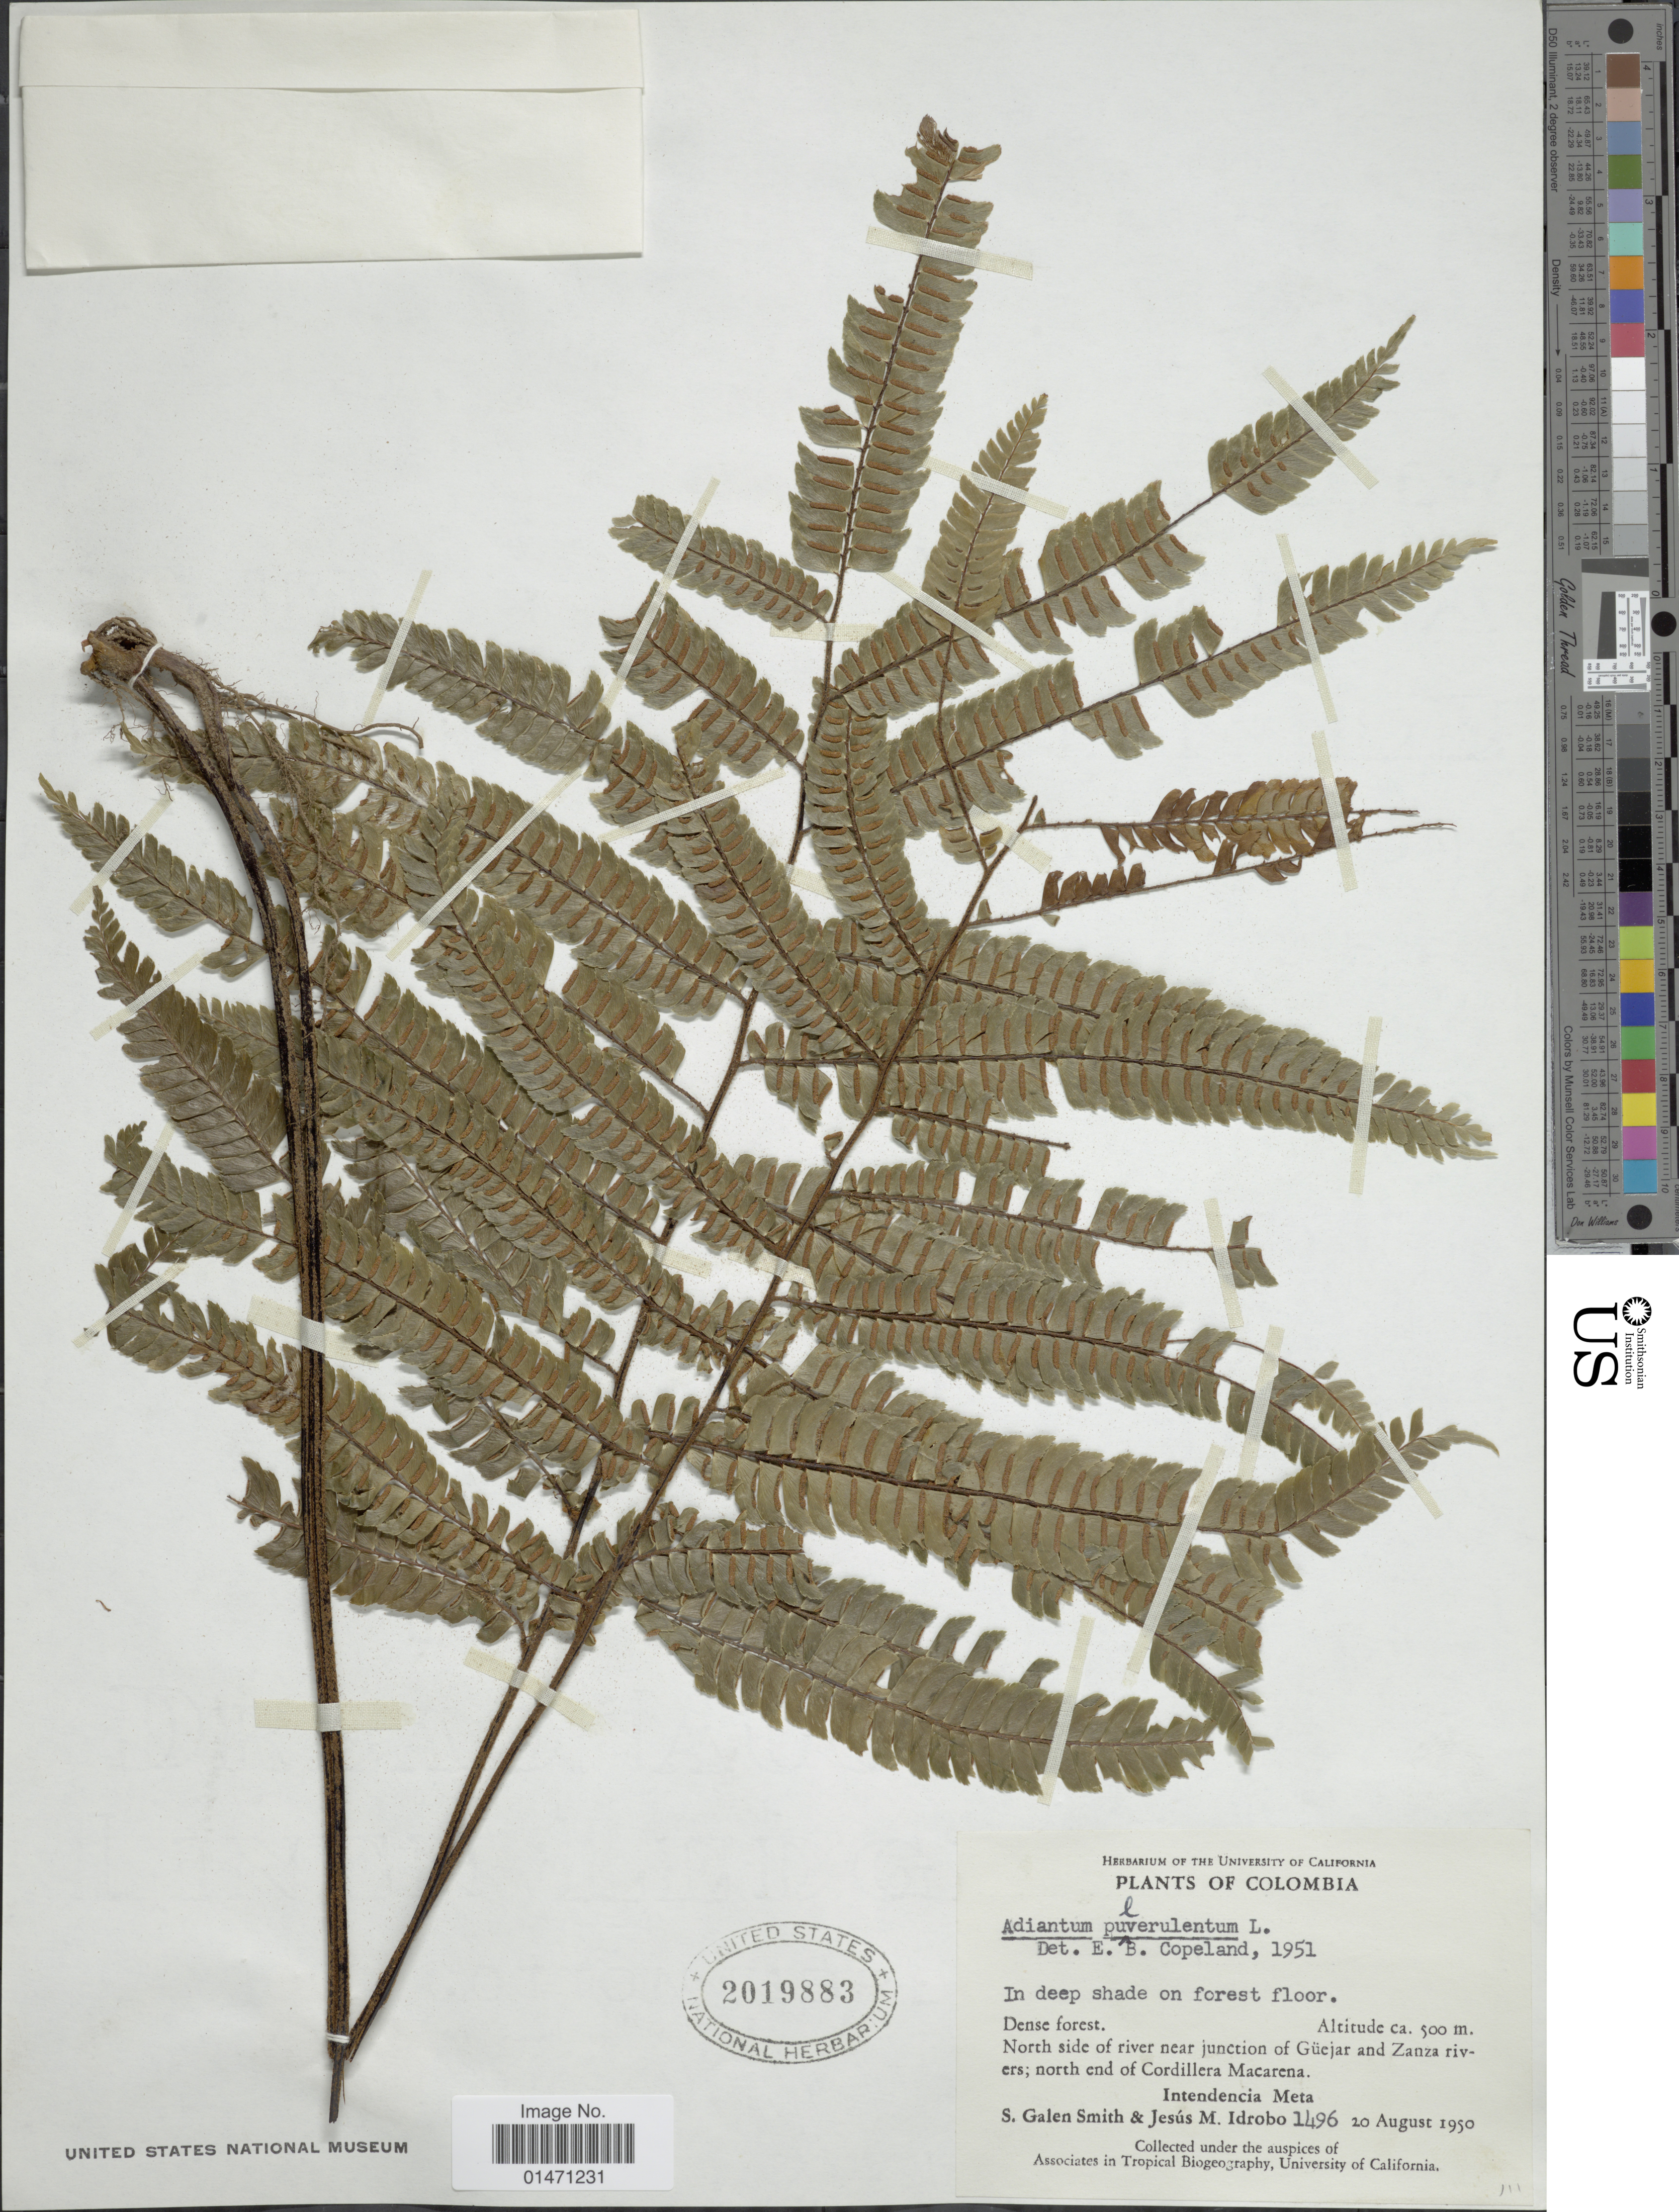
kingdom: Plantae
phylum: Tracheophyta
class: Polypodiopsida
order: Polypodiales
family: Pteridaceae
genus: Adiantum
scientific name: Adiantum pulverulentum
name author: L.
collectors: S. G. Smith & J. M. Idrobo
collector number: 1496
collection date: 1950-08-20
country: Colombia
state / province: Meta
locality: Plants of Colombia, in deep shade on forest floor, dense forest, North side of river near junction of Guëjar and Zanza rivers, north end of Cordillera Macarena, intendencia Meta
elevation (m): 500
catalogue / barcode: US 2019883